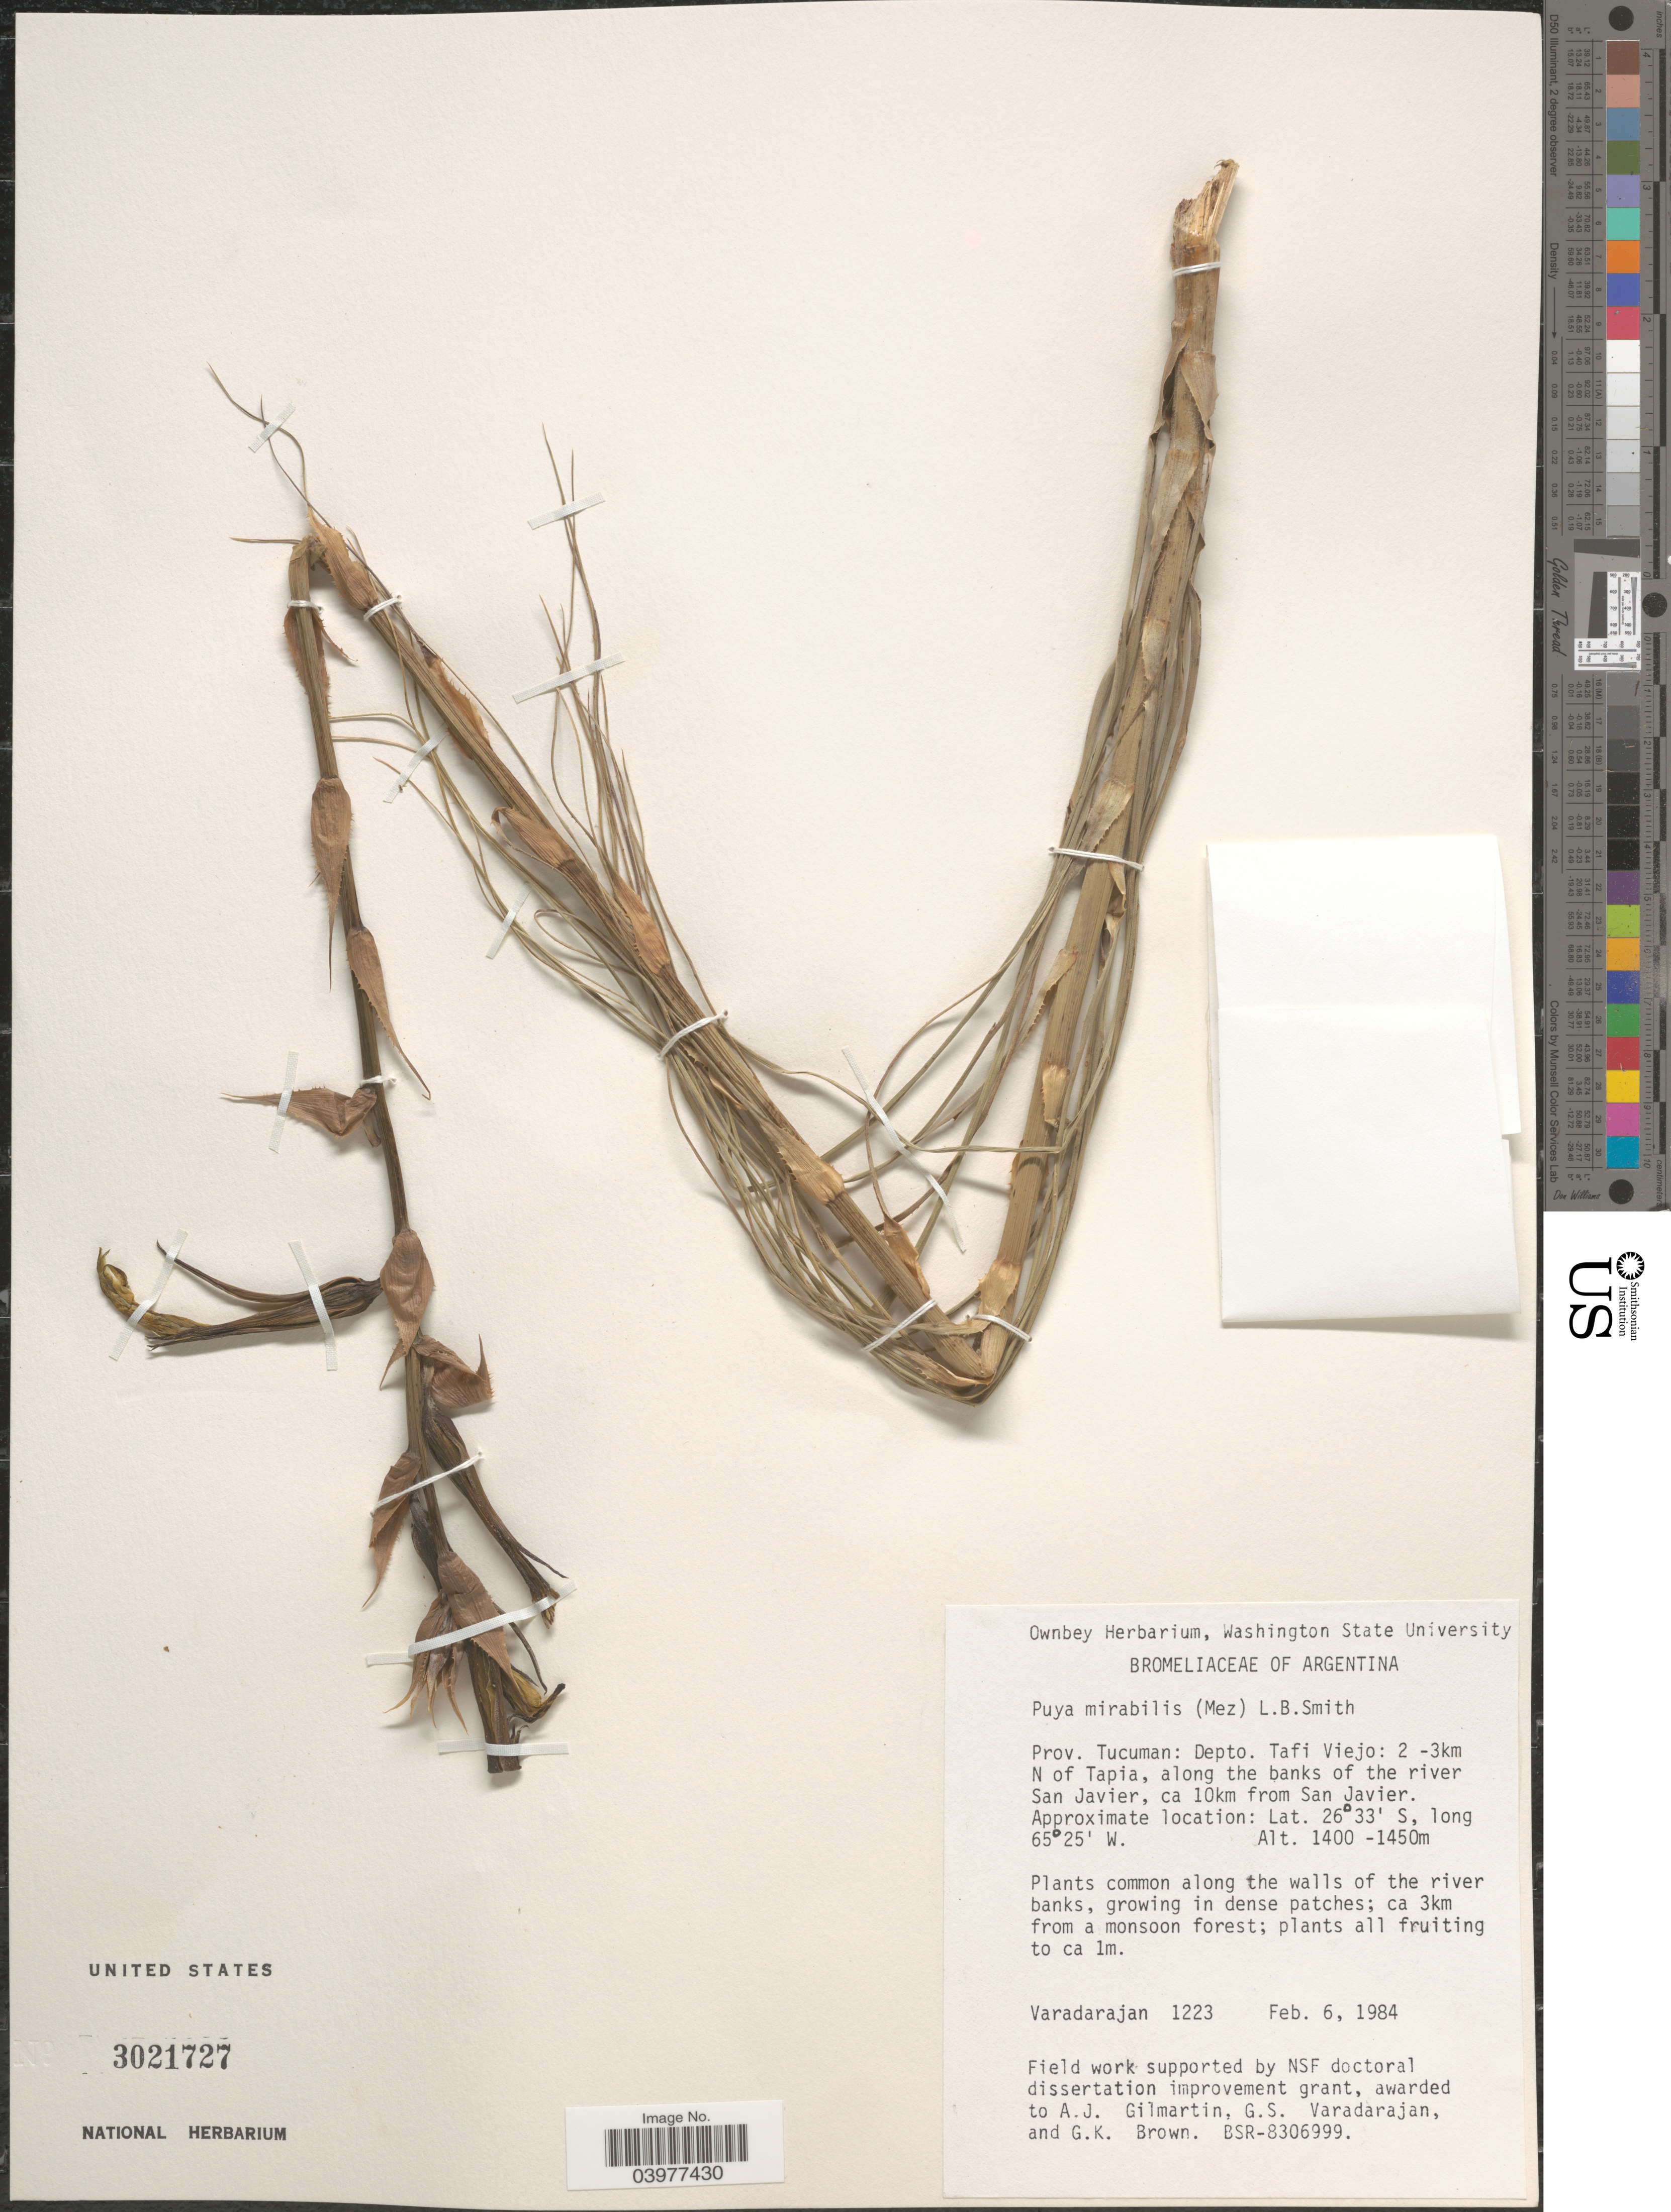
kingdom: Plantae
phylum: Tracheophyta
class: Liliopsida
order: Poales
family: Bromeliaceae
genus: Puya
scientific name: Puya mirabilis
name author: (Mez) L.B. Sm.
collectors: G. S. Varadarajan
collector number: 1223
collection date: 1984-02-06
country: Argentina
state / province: Tucuman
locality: Depto. Talfi Viejo: 2 -3km N of Tapia, along the banks of the river San Javier, ca 10km from San Javier.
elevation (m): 1400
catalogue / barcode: US 3021727